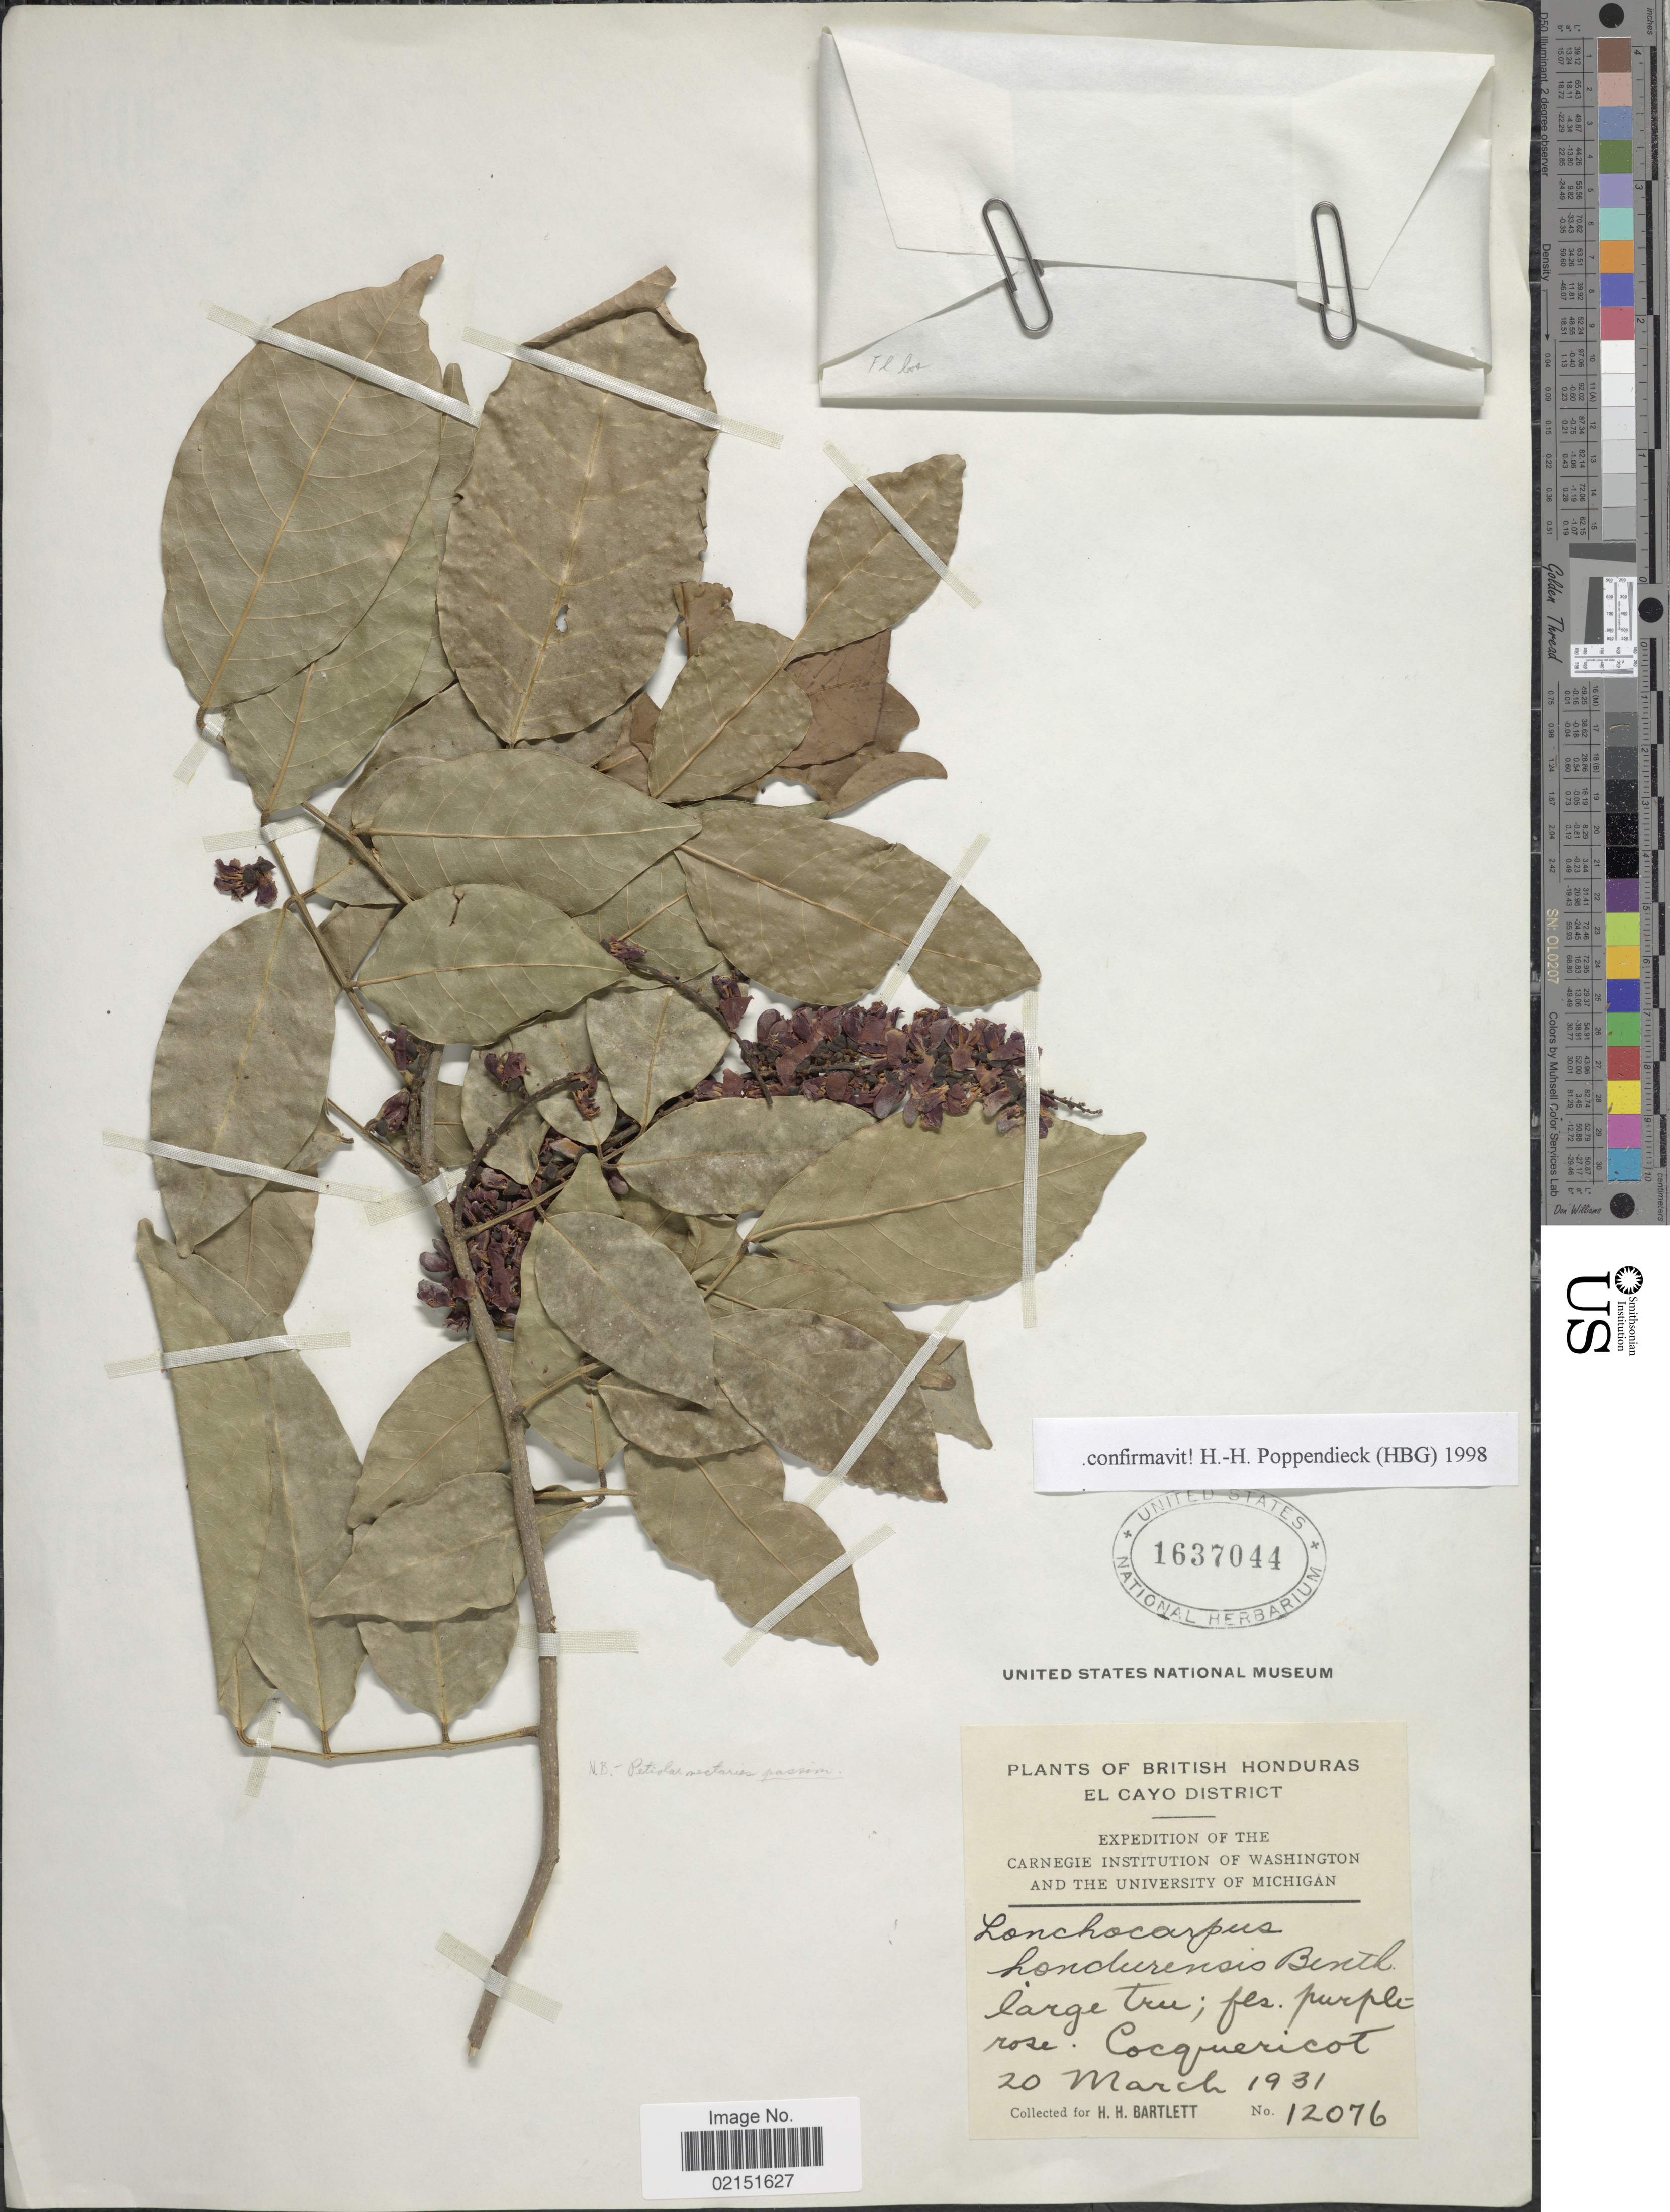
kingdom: Plantae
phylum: Tracheophyta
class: Magnoliopsida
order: Fabales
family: Fabaceae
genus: Lonchocarpus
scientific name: Lonchocarpus hondurensis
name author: Benth.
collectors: H. H. Bartlett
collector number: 12076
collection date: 1931-03-20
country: Belize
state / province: Cayo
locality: British Honduras. El Cayo District. Cocquericot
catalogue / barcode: US 1637044